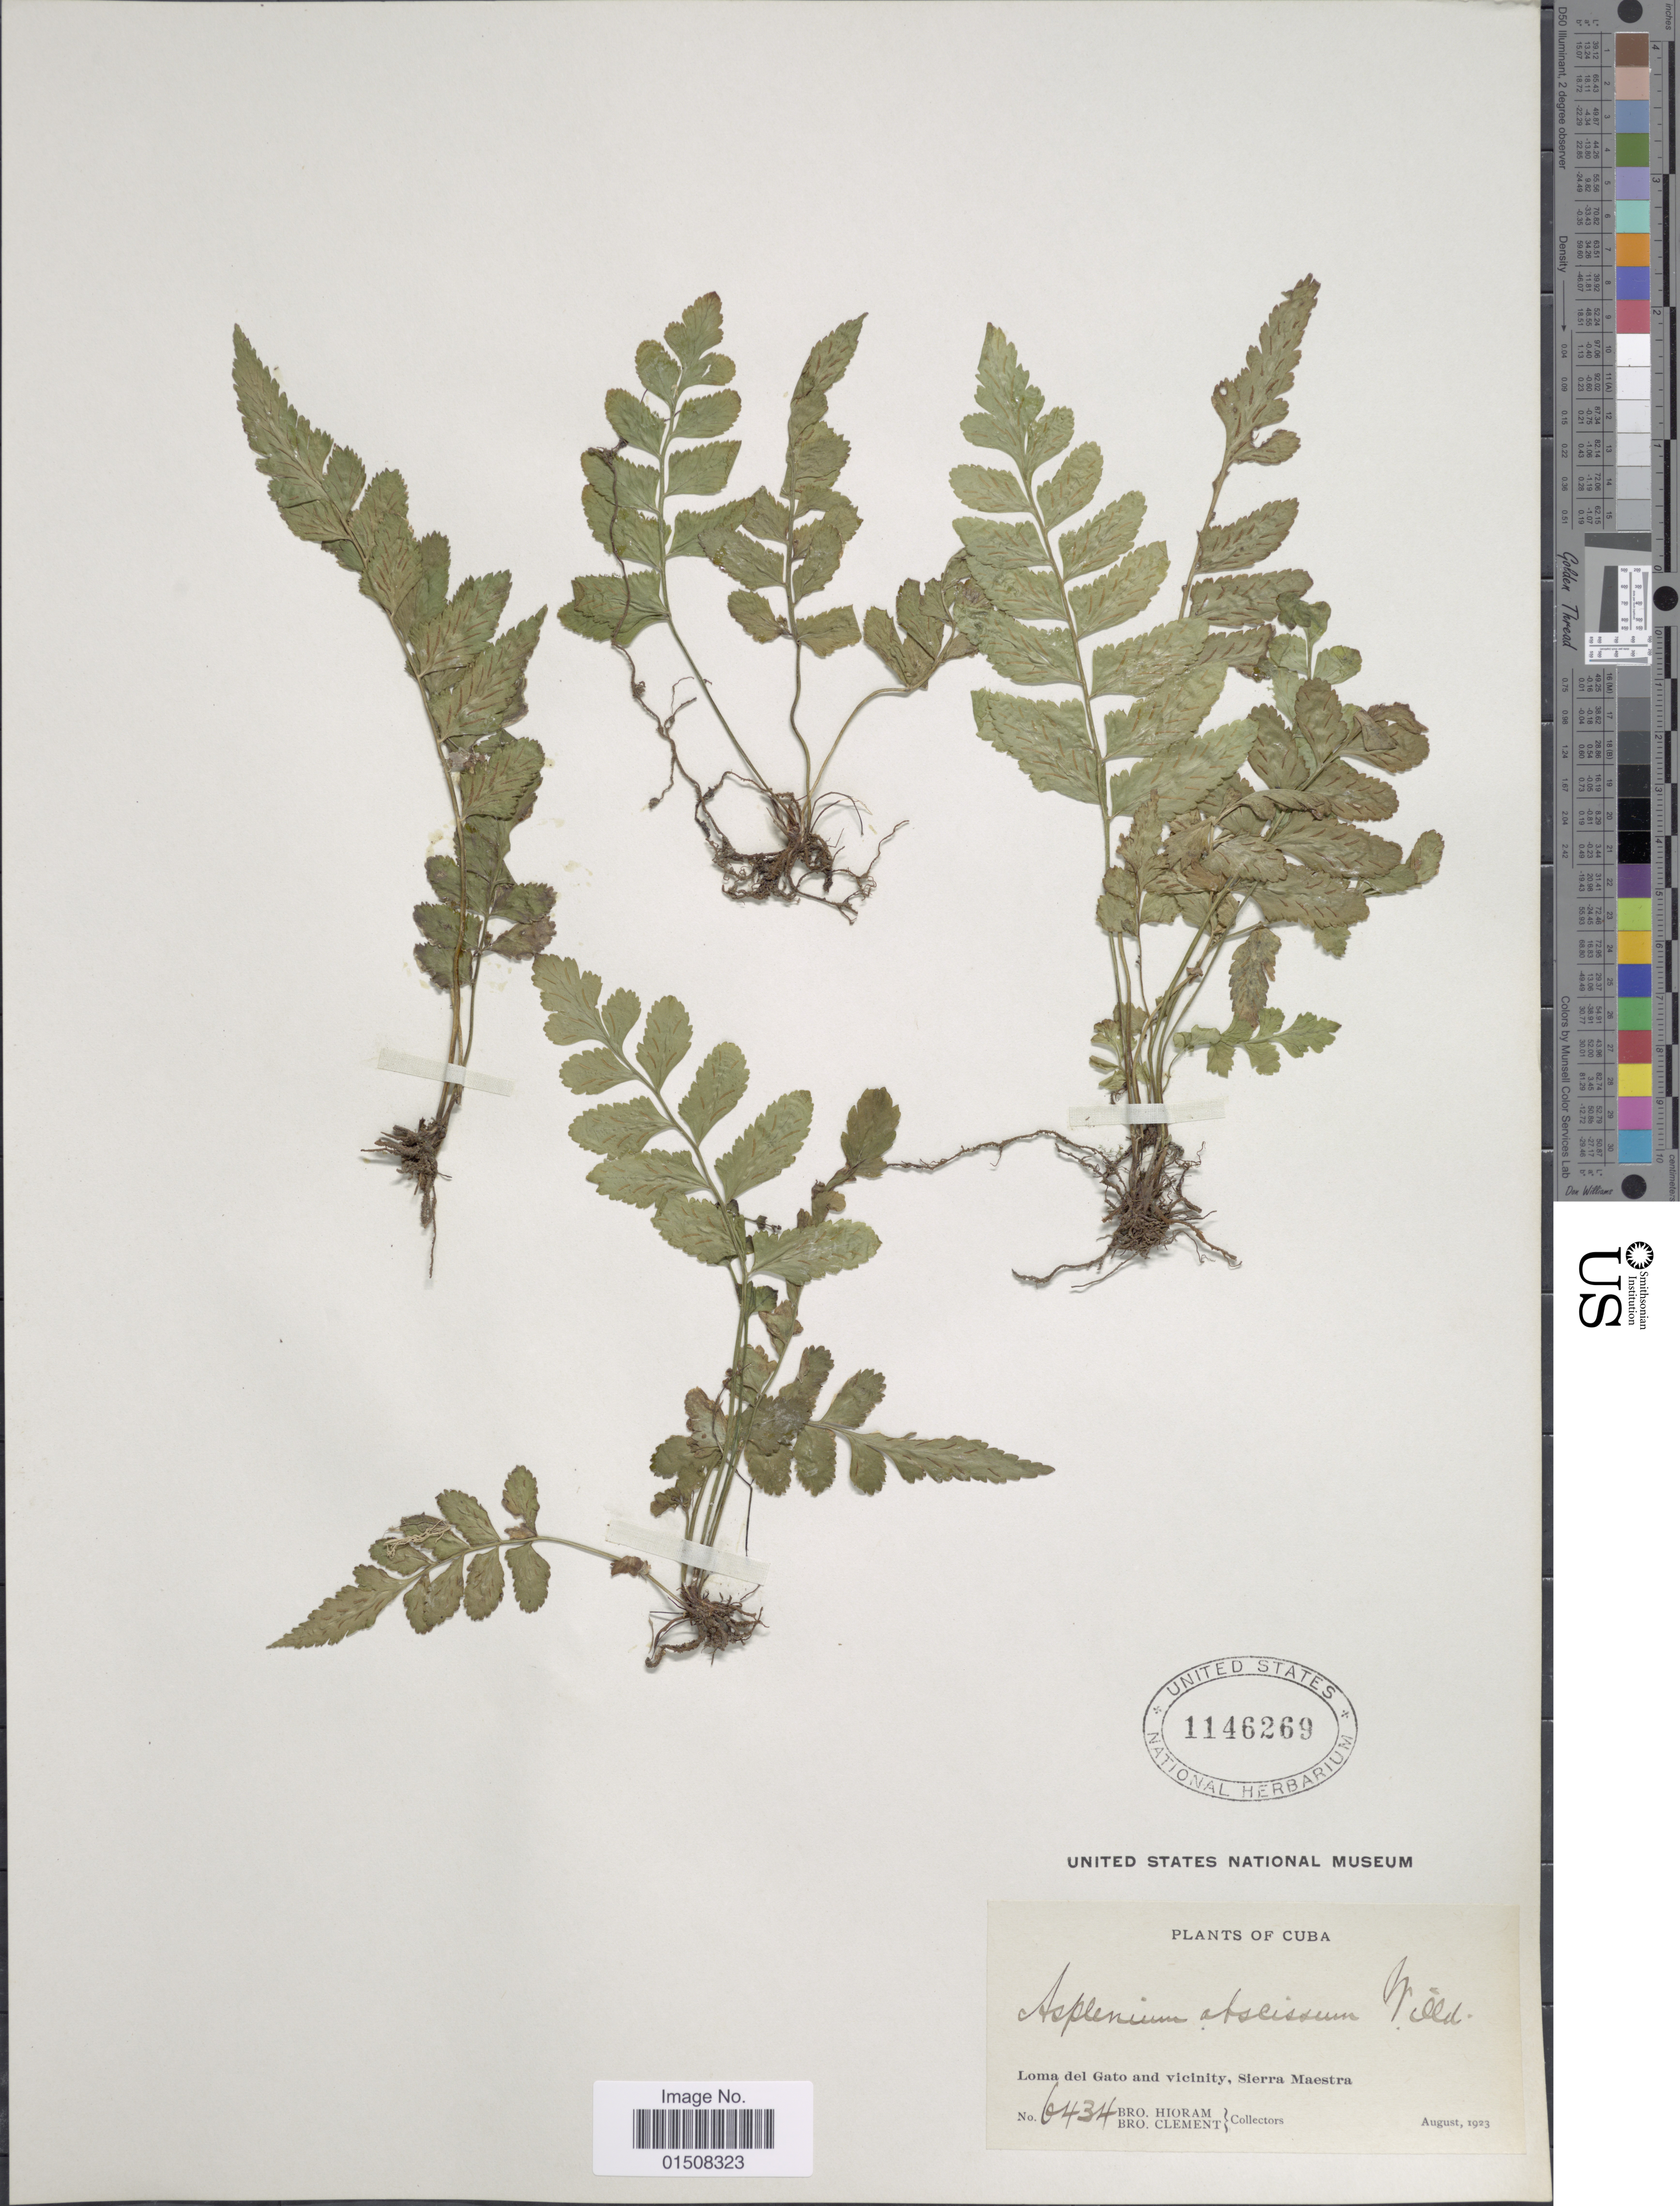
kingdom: Plantae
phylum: Tracheophyta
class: Polypodiopsida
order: Polypodiales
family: Aspleniaceae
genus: Asplenium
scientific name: Asplenium abscissum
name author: Willd.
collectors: Bro. Hioram & B. Clement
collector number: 6434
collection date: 1923-08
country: Cuba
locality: Loma del Gato and vicinirty, Sierra Maestra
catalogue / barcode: US 1146269